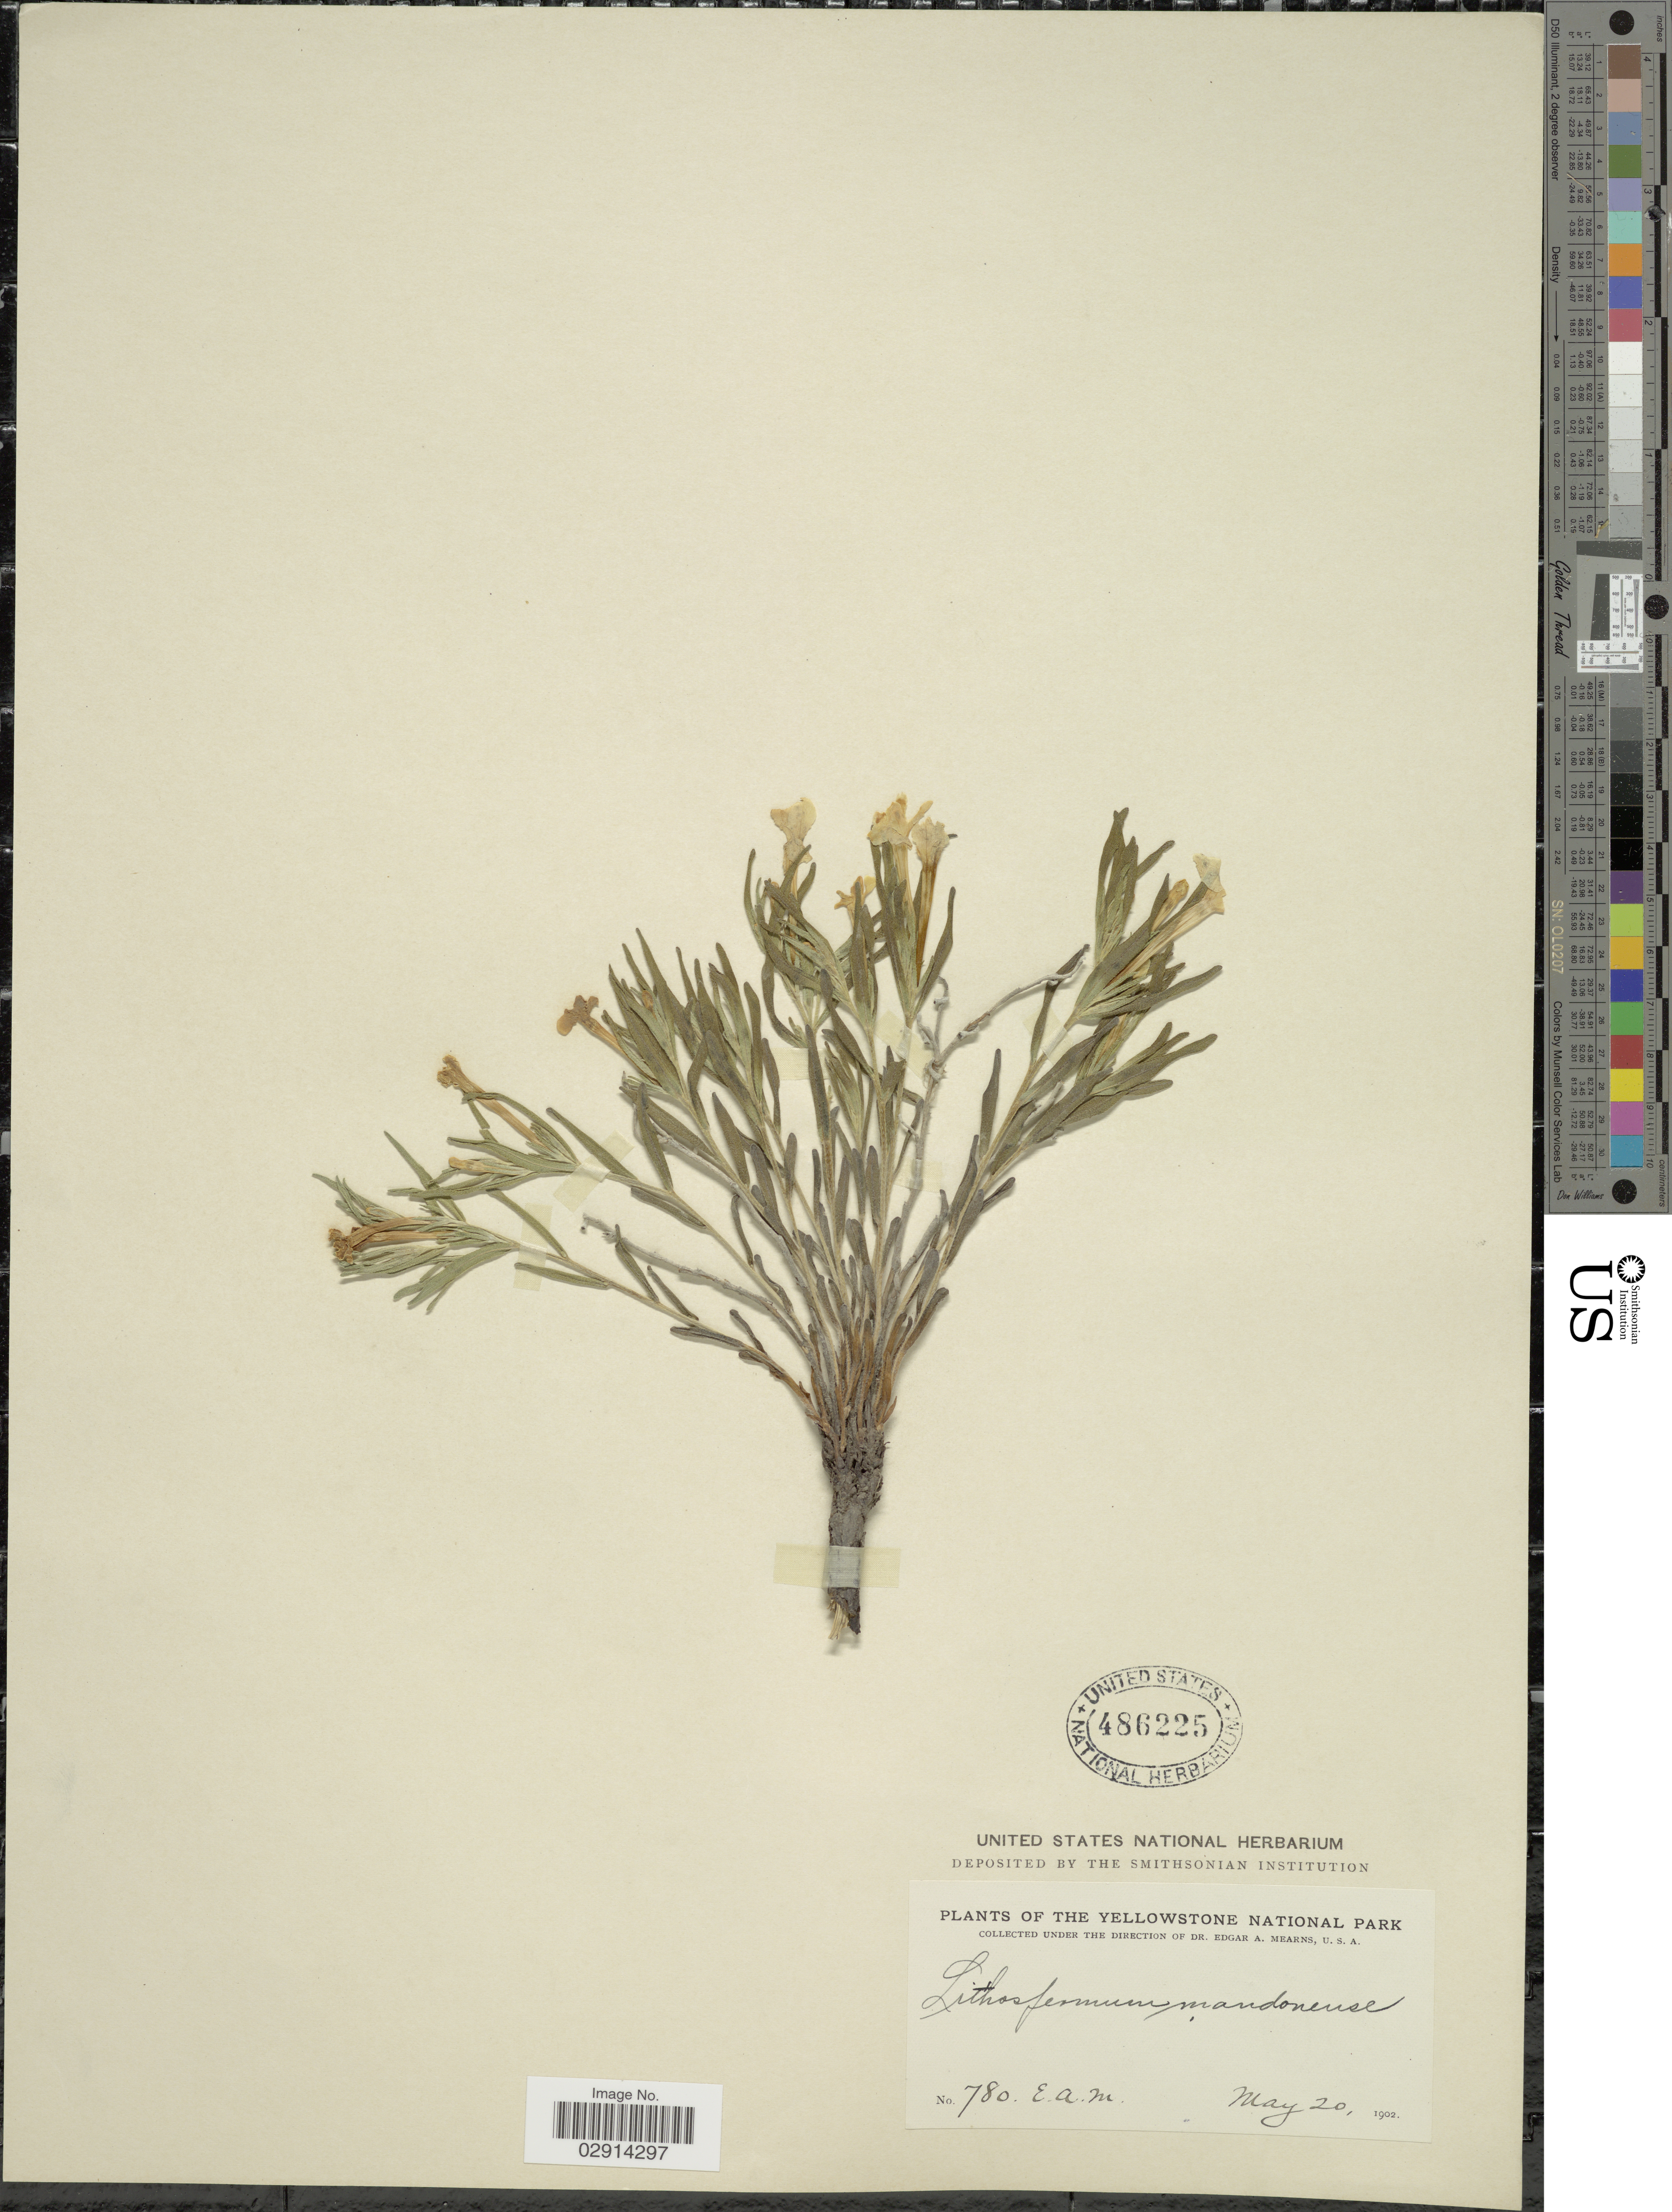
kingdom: Plantae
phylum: Tracheophyta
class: Magnoliopsida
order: Boraginales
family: Boraginaceae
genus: Lithospermum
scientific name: Lithospermum mandanense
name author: Spreng.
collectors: E. A. Mearns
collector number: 780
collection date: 1902-05-20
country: United States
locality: The Yellowstone National Park.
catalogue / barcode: US 486225